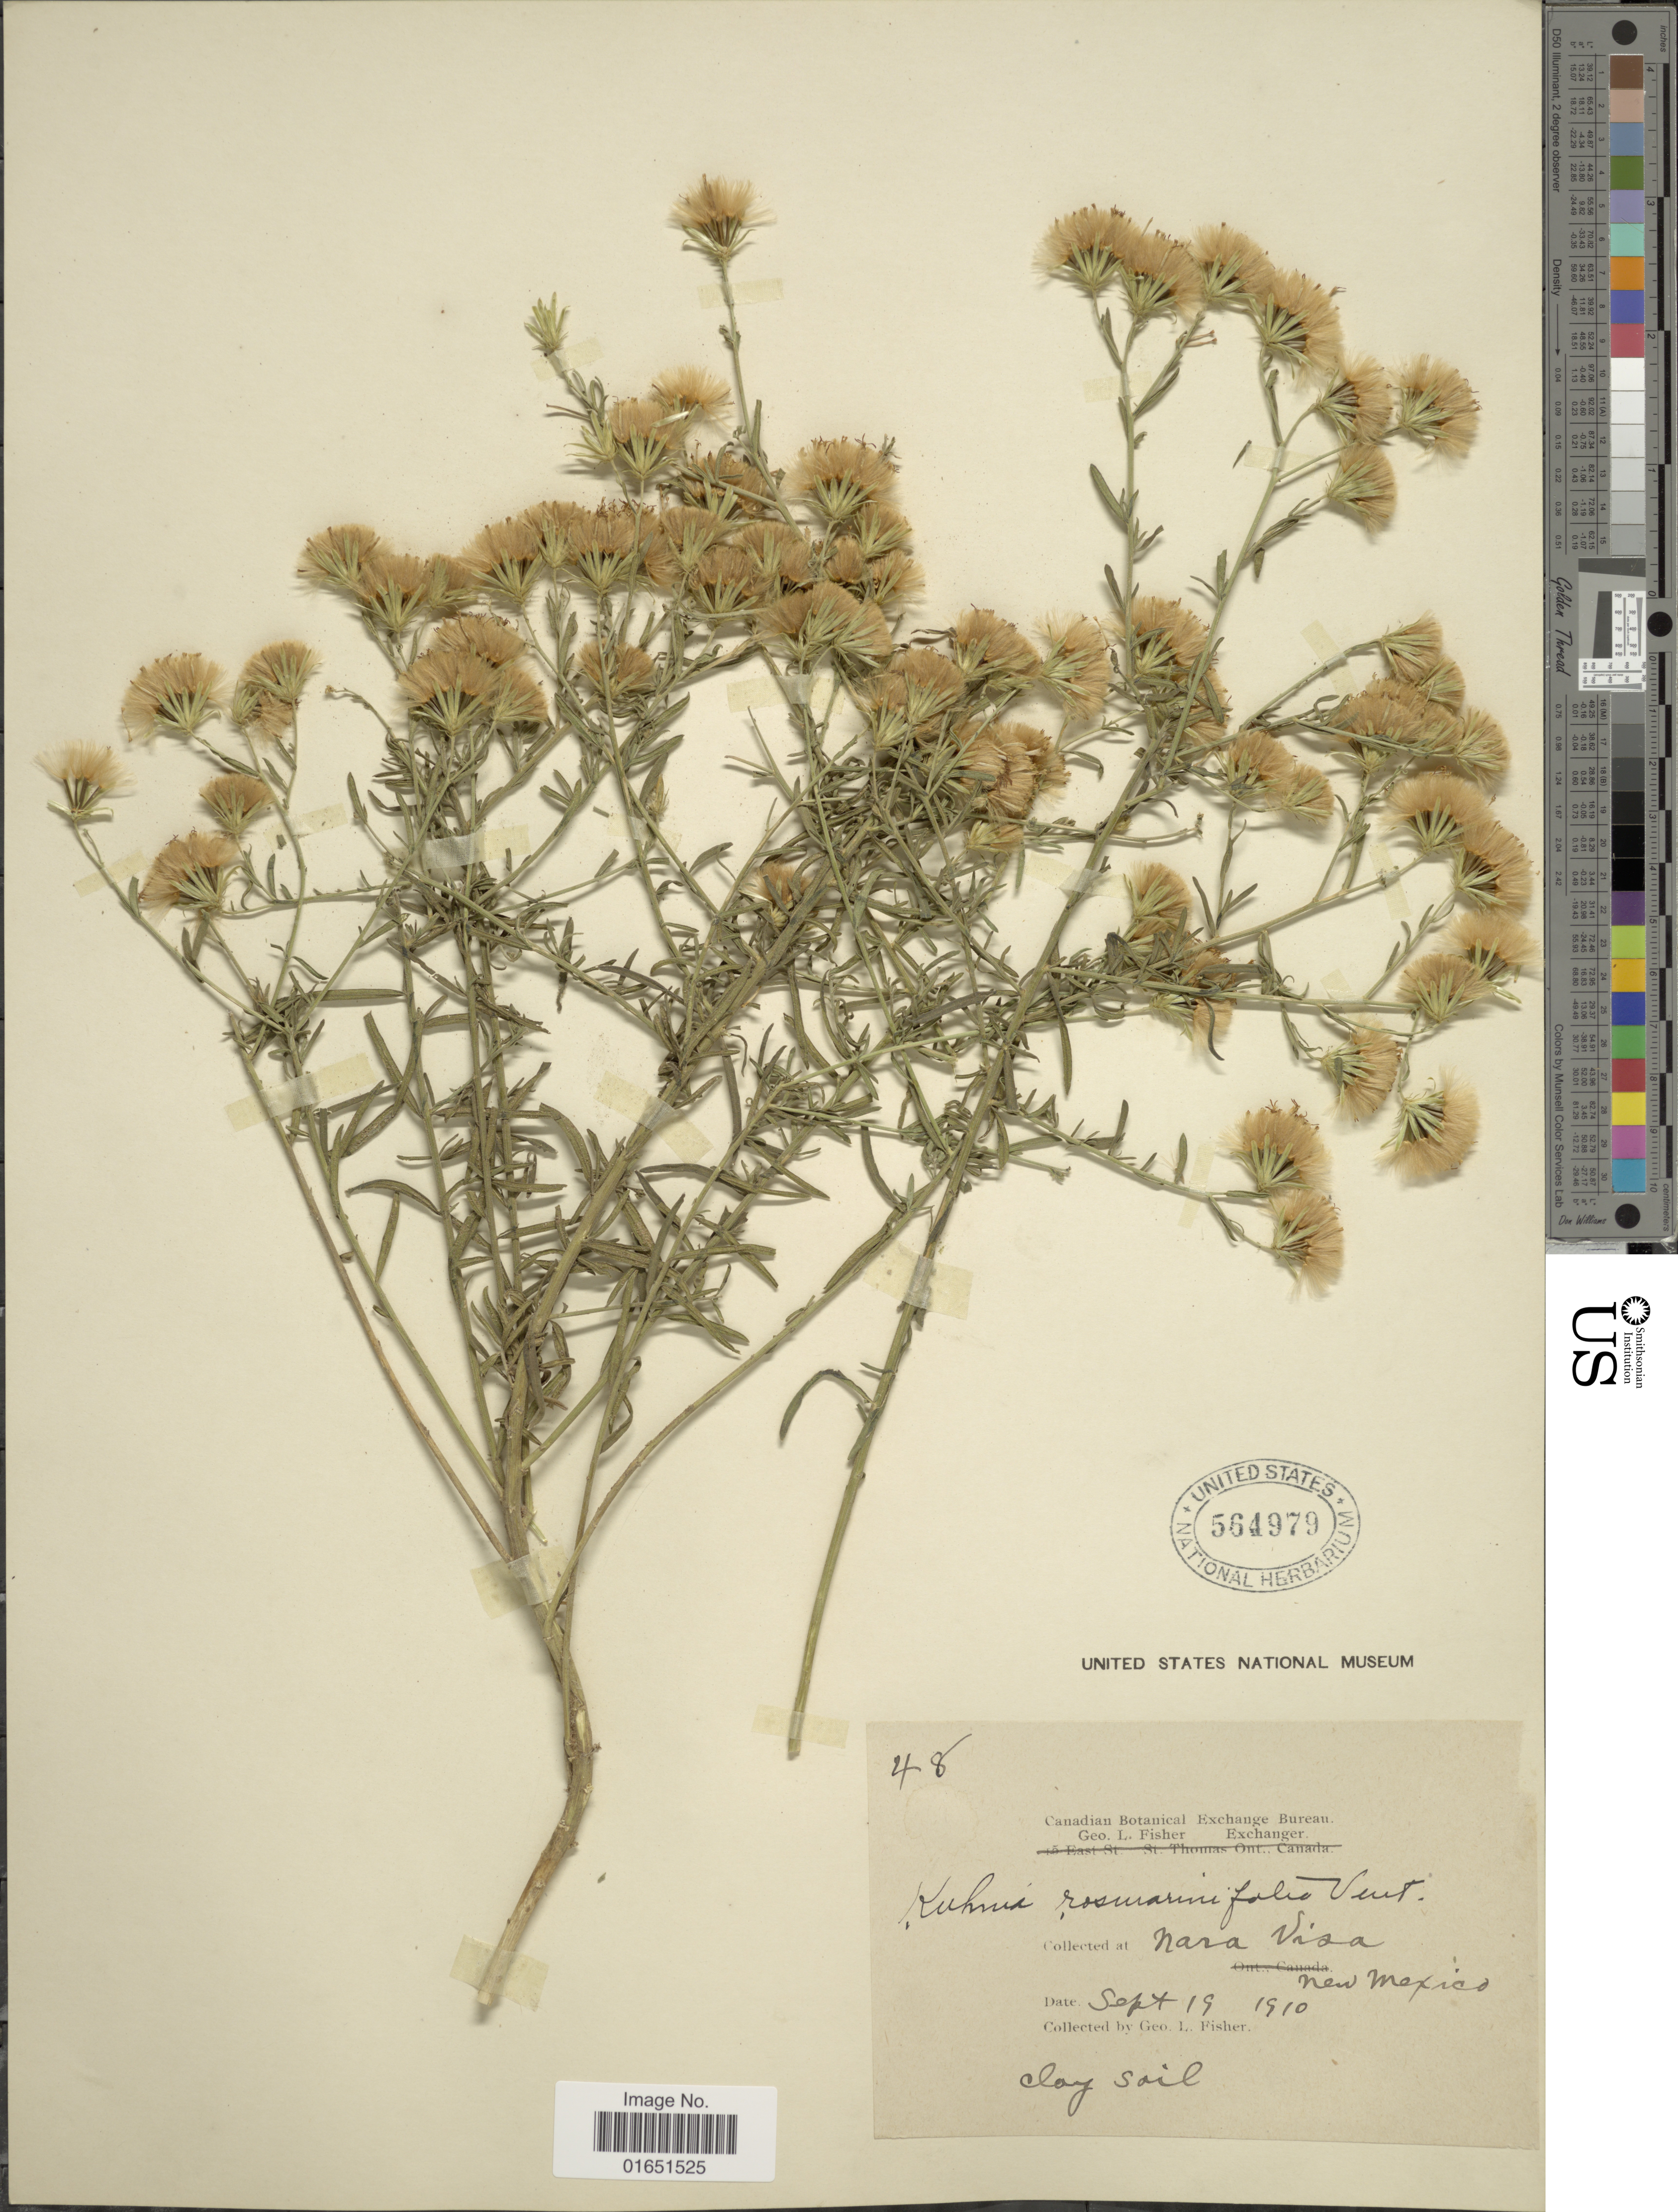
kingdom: Plantae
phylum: Tracheophyta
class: Magnoliopsida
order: Asterales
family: Asteraceae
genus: Brickellia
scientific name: Brickellia rosmarinifolia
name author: (Vent.) W.A. Weber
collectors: G. L. Fisher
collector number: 48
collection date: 1910-09-19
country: United States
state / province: New Mexico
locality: Nara Visa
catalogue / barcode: US 564979